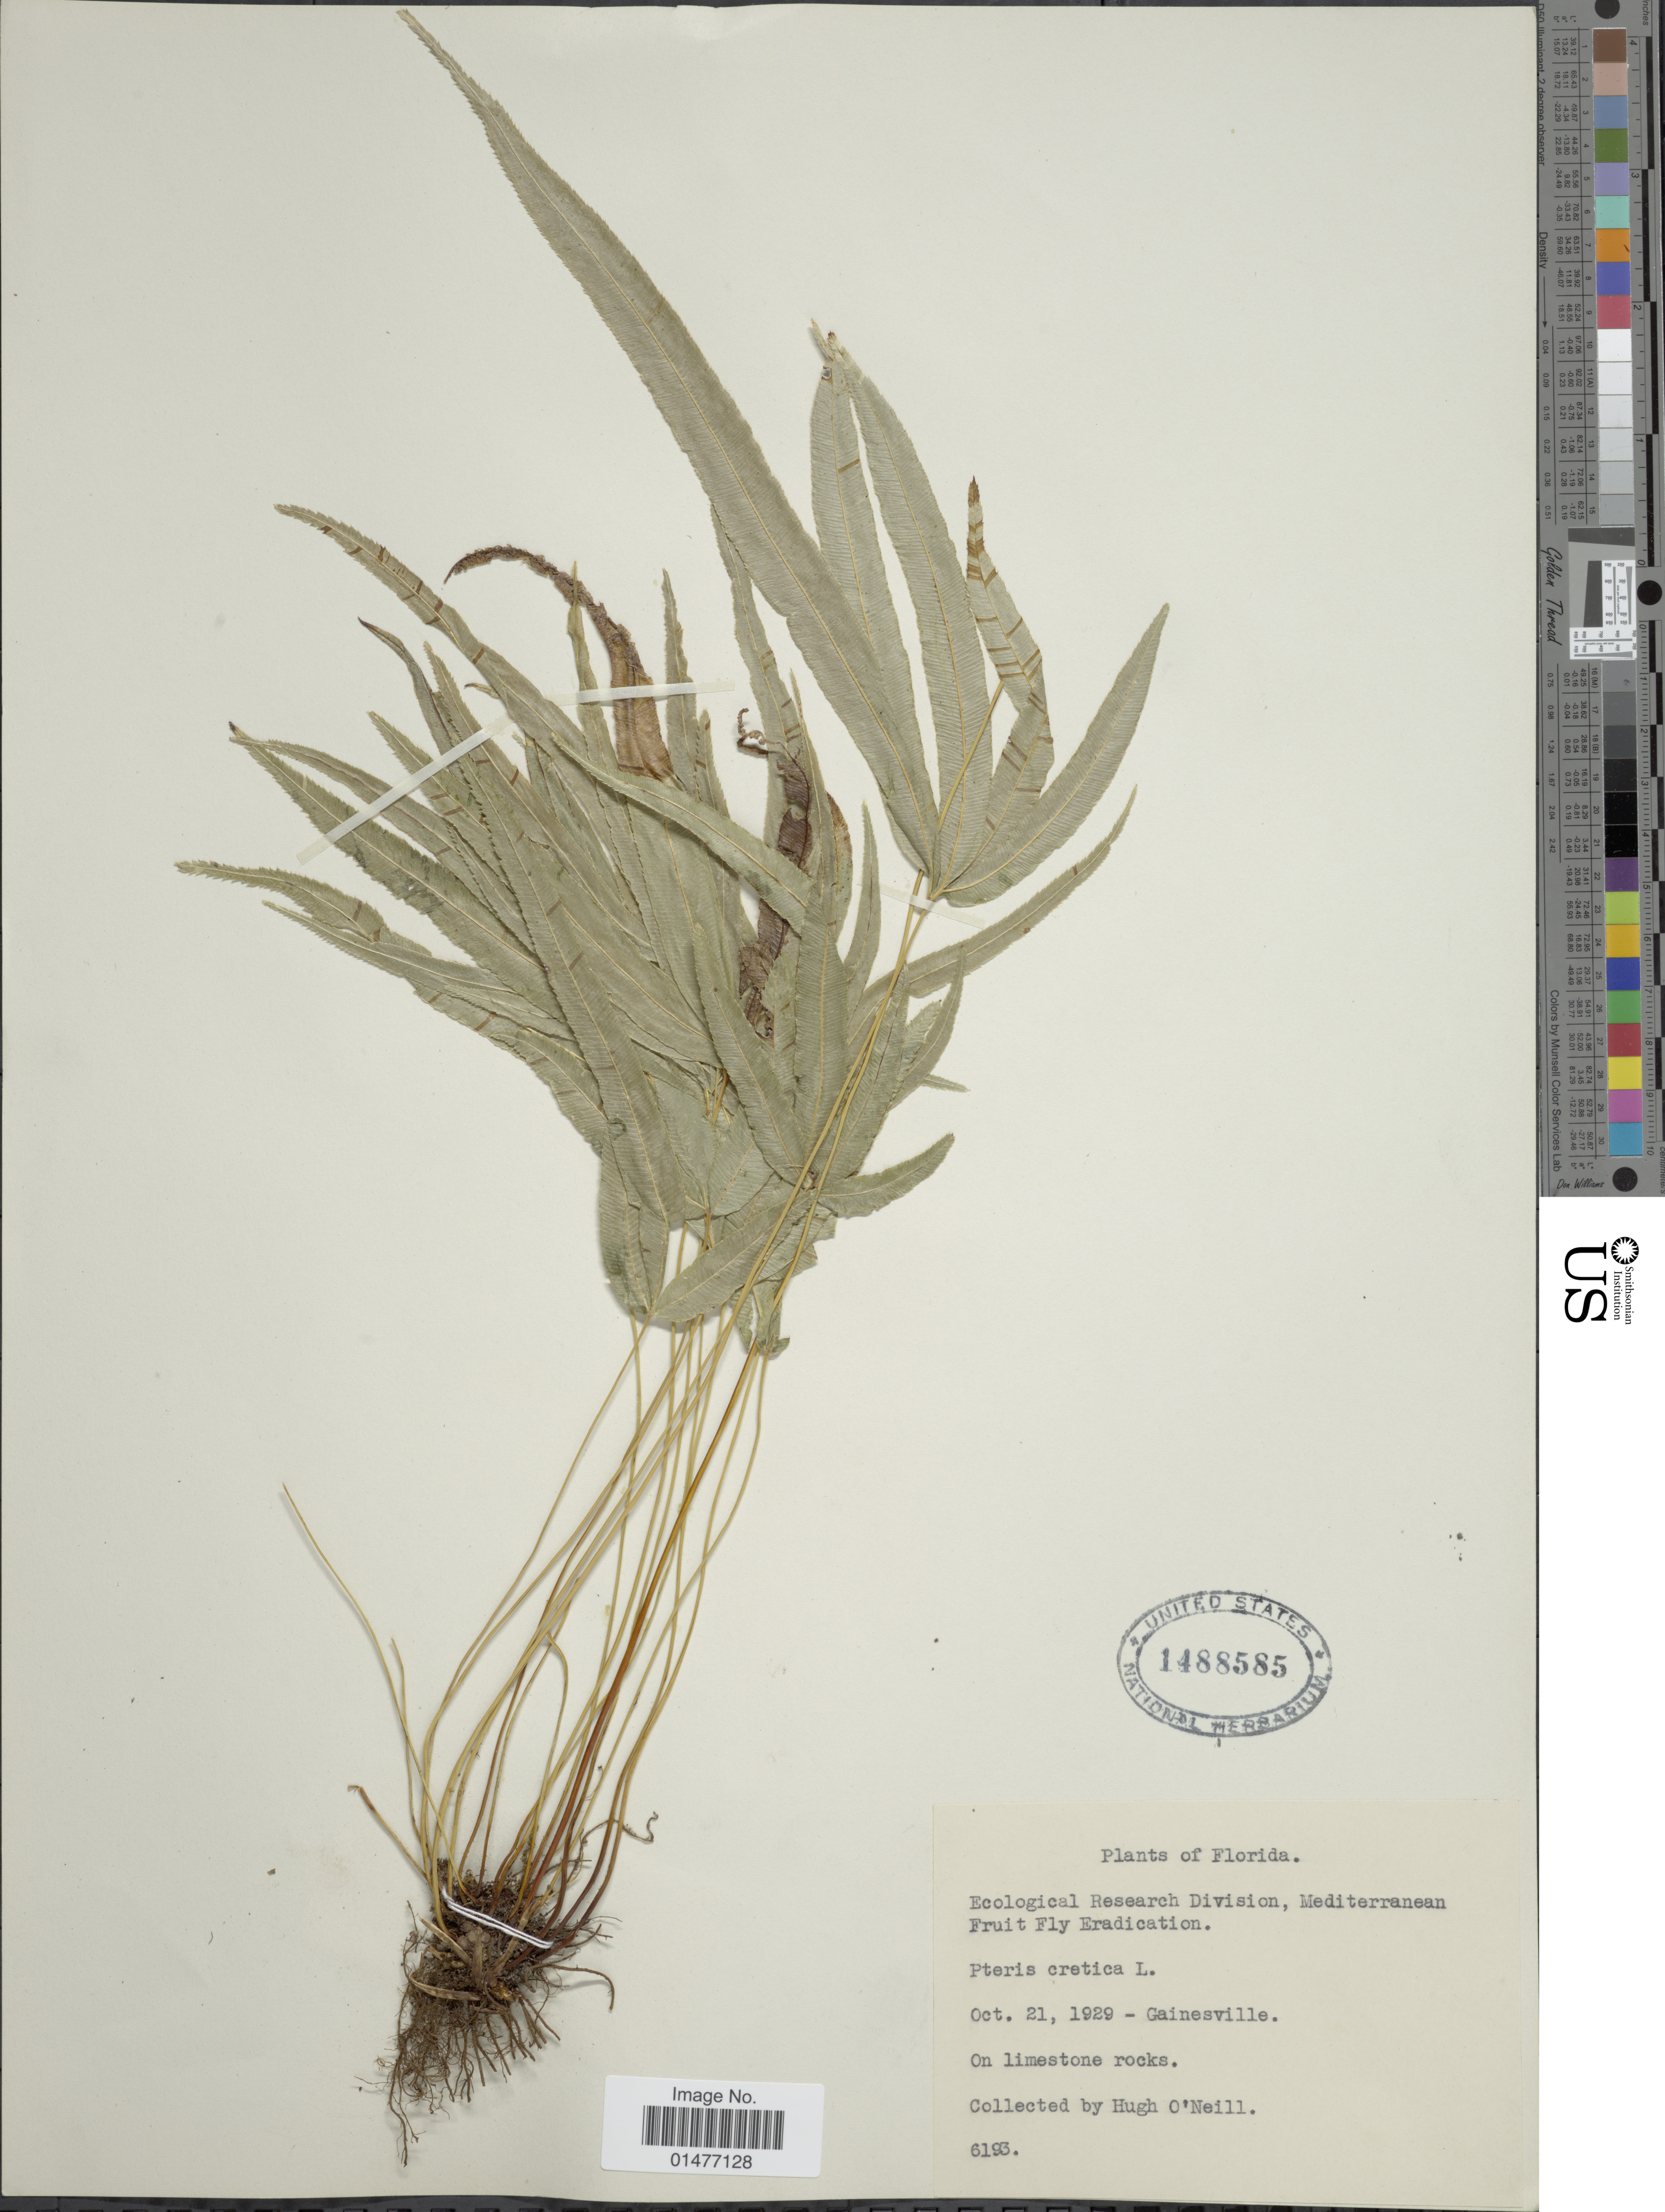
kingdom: Plantae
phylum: Tracheophyta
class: Polypodiopsida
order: Polypodiales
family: Pteridaceae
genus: Pteris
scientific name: Pteris cretica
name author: L.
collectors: H. T. O' Neill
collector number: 6193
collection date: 1929-10-21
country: United States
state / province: Florida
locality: Plants of Florida, Gainesville, on limestone rocks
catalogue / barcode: US 1488585